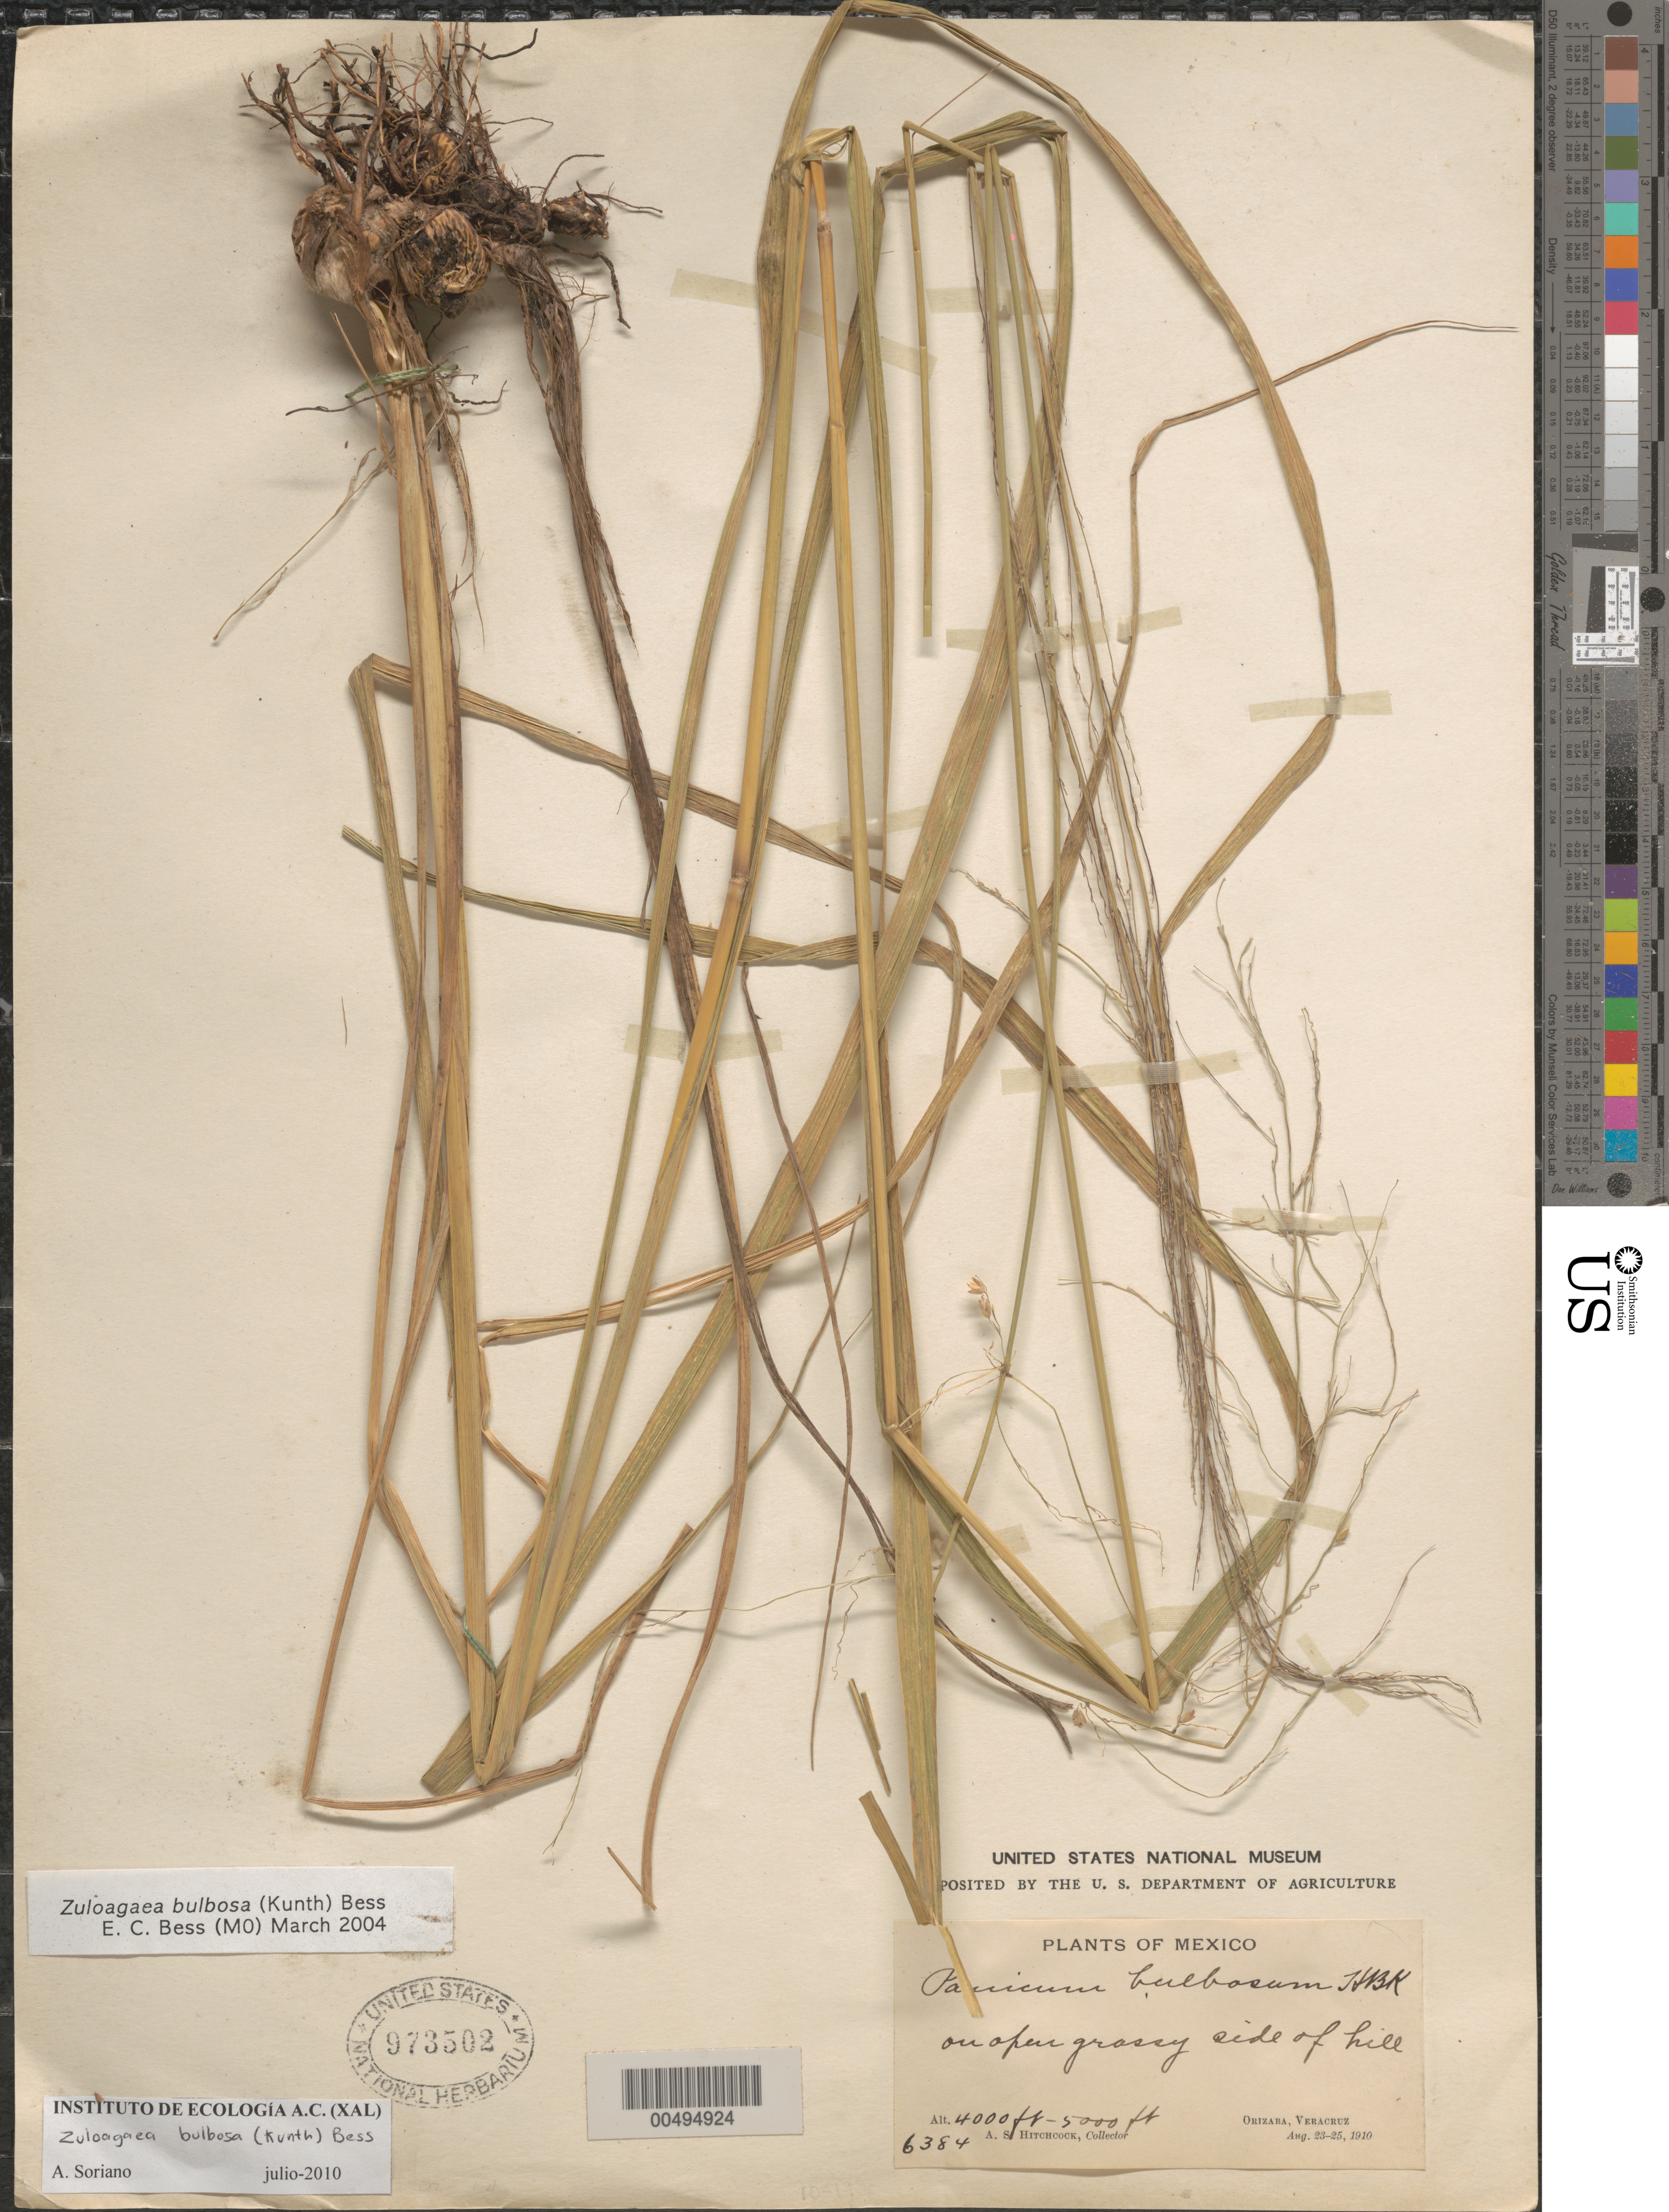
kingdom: Plantae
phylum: Tracheophyta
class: Liliopsida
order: Poales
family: Poaceae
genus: Panicum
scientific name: Panicum bulbosum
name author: Kunth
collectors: A. S. Hitchcock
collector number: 6384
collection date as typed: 23 Aug 1910 to 25 Aug 1910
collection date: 1910-08-23/1910-08-25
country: Mexico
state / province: Veracruz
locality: Orizaba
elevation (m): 1219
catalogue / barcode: US 973502